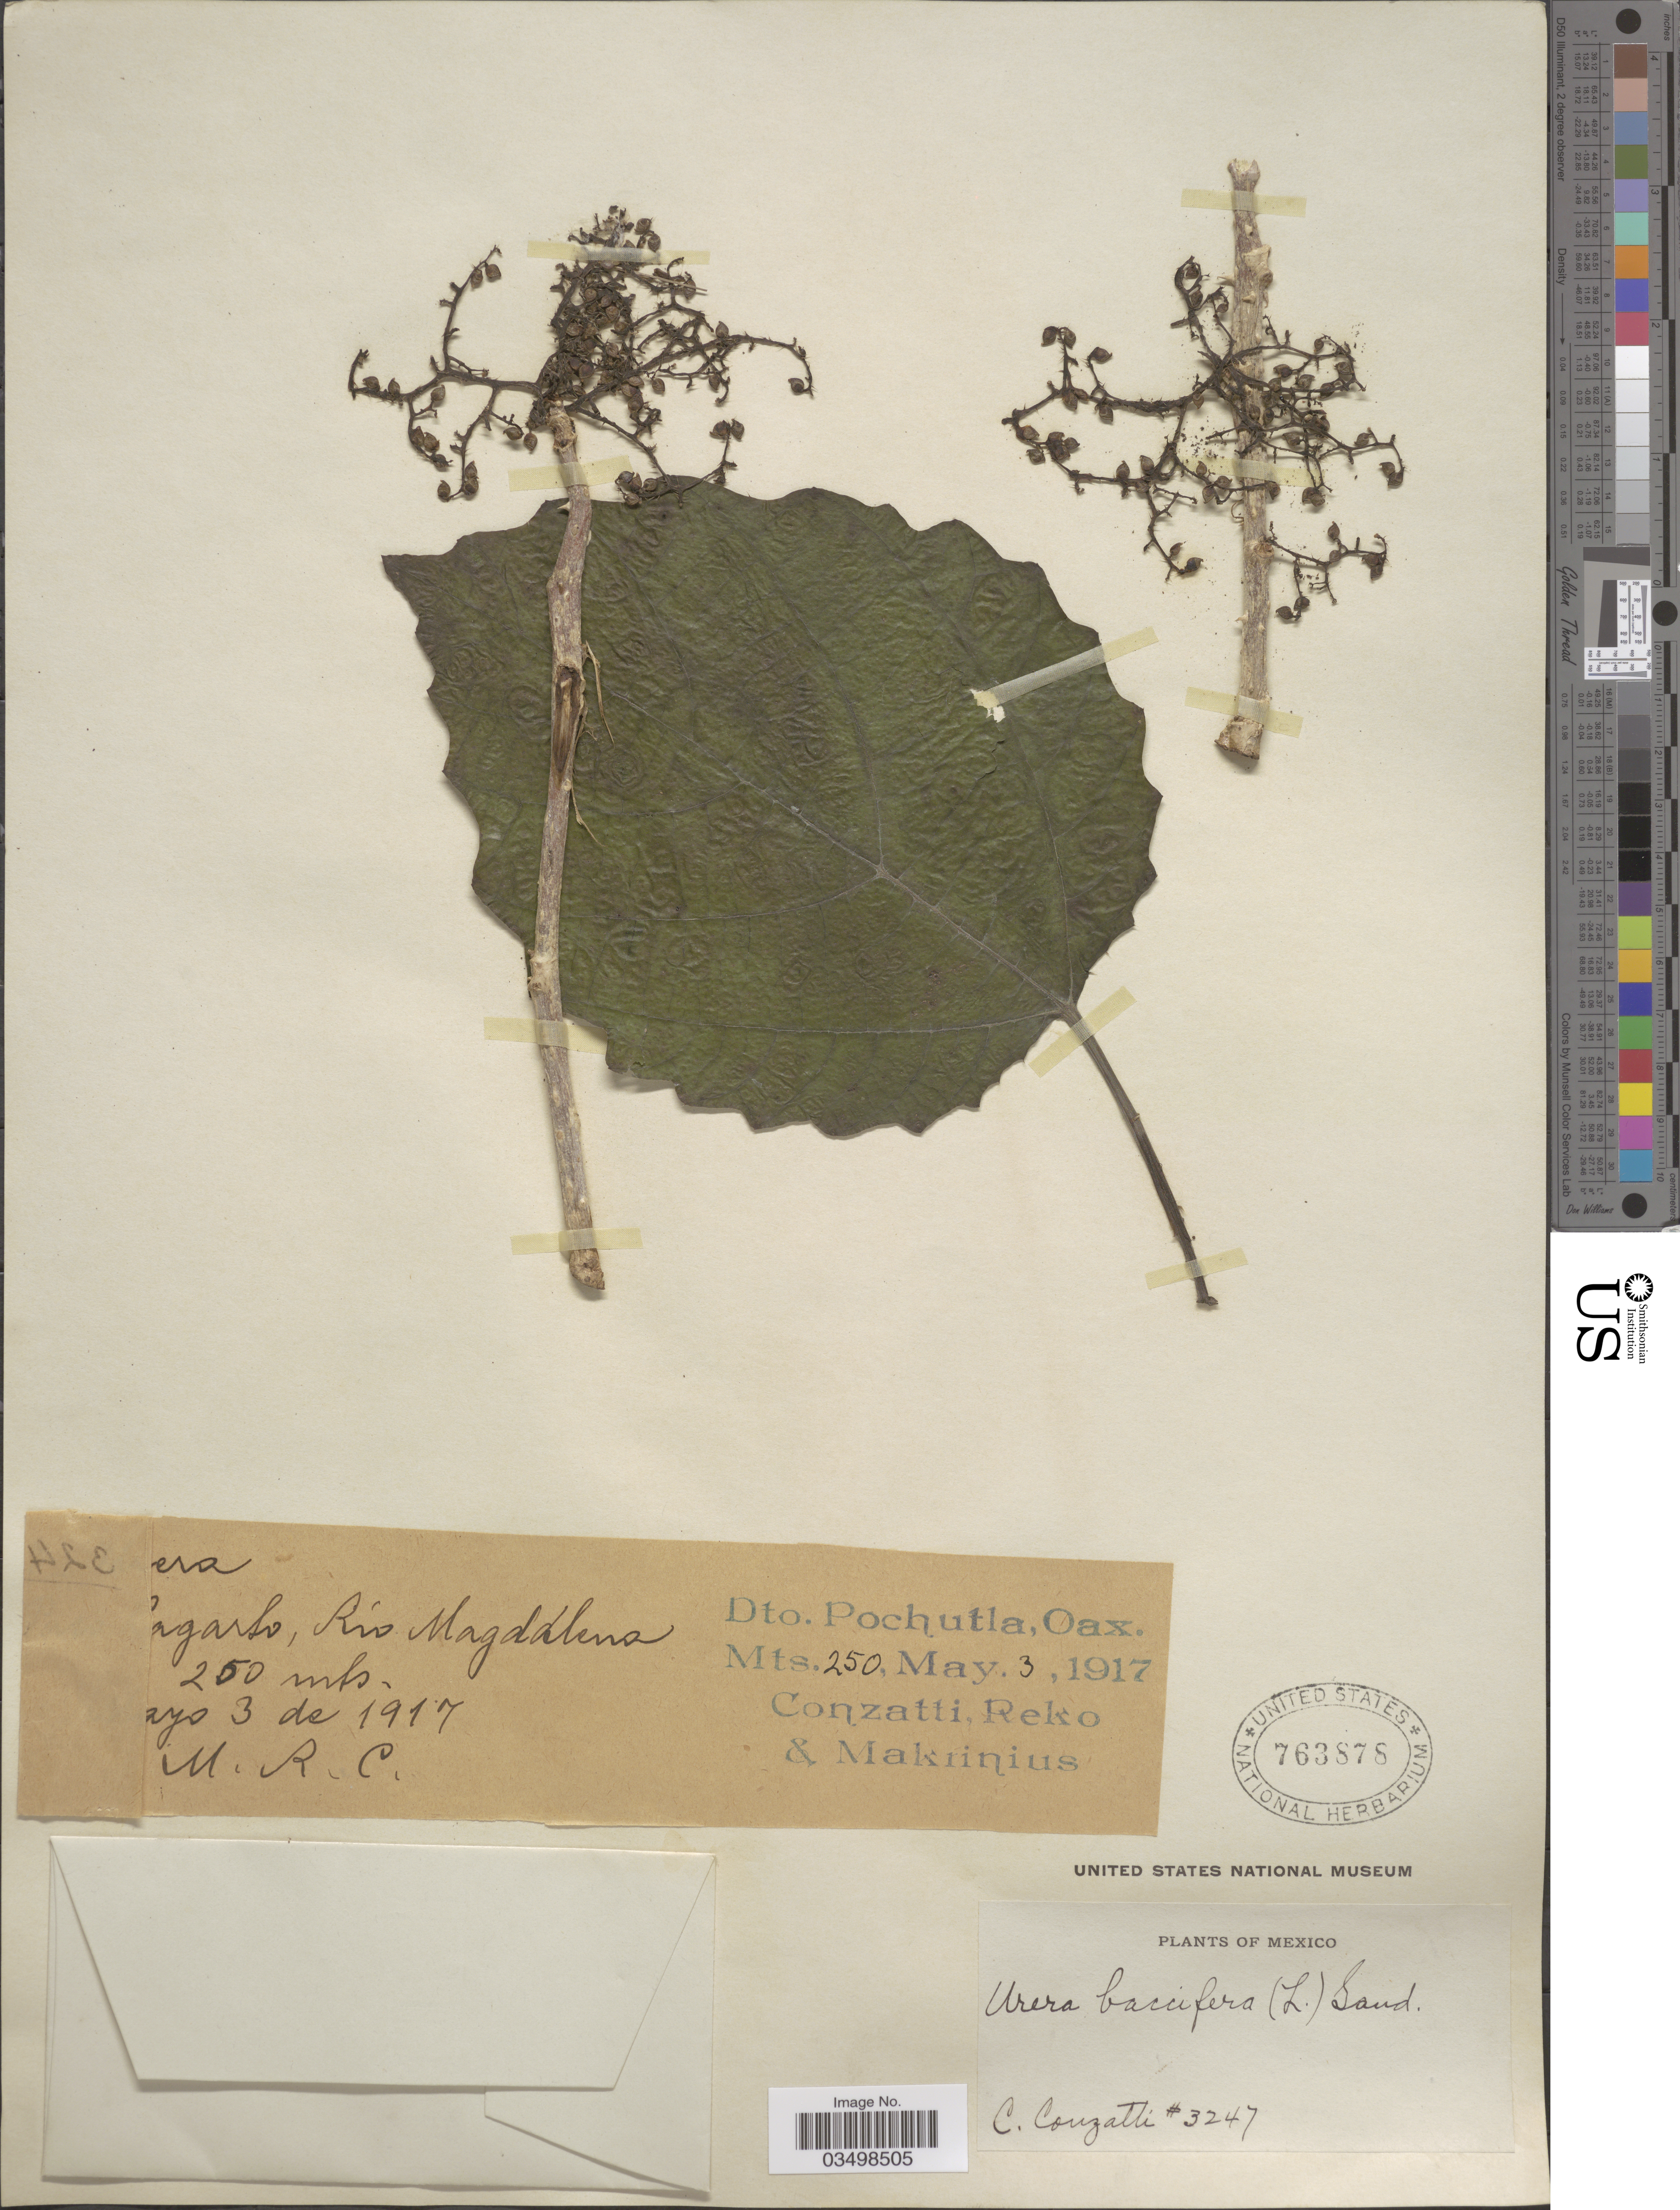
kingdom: Plantae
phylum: Tracheophyta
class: Magnoliopsida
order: Rosales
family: Urticaceae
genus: Urera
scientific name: Urera baccifera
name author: (L.) Gaudich. ex Wedd.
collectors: C. Conzatti, -. Reko & -. Makrinius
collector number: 3247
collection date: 1917-05-03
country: Mexico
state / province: Oaxaca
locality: !agarlo, Rio Magdalena. Dto. Pochutla.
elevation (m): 250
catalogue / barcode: US 763878